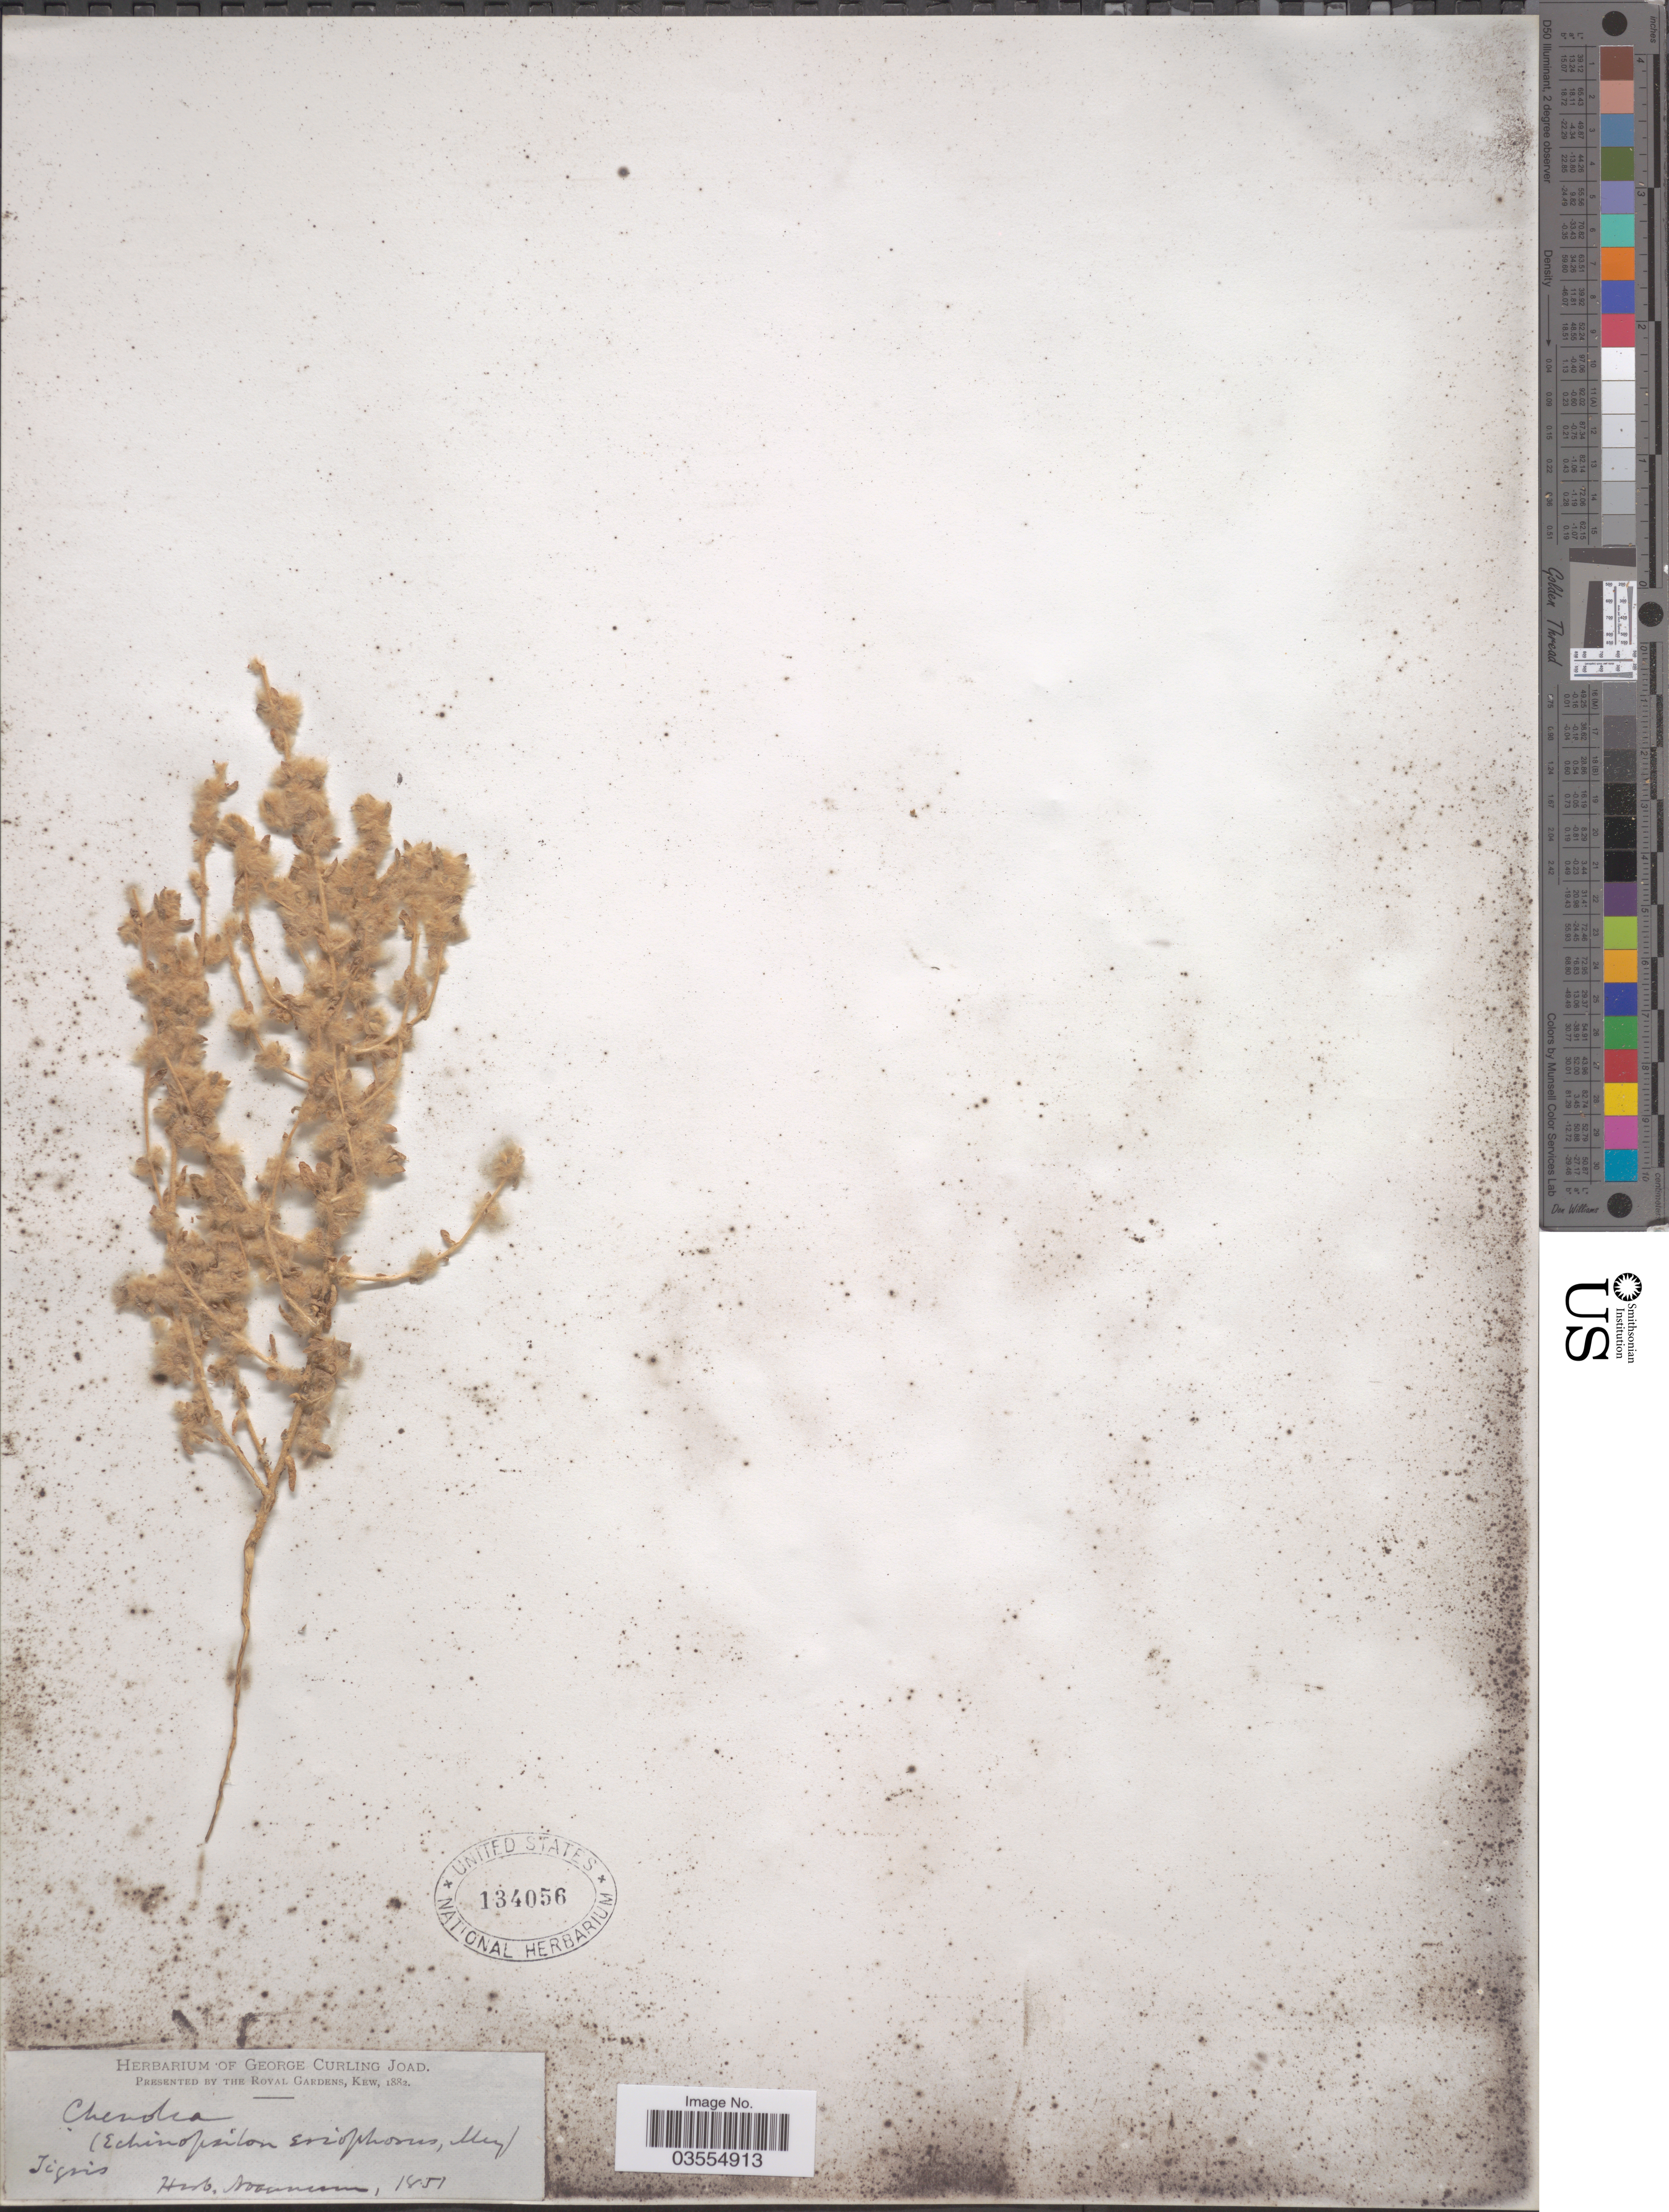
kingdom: Plantae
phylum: Tracheophyta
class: Magnoliopsida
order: Caryophyllales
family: Amaranthaceae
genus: Bassia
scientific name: Bassia eriophora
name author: (Schrad.) Asch.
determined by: Strong, Mark T., (BOT), Smithsonian Institution - National Museum of Natural History (UNITED STATES)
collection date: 1851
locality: Tigsis [interpreted].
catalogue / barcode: US 134056